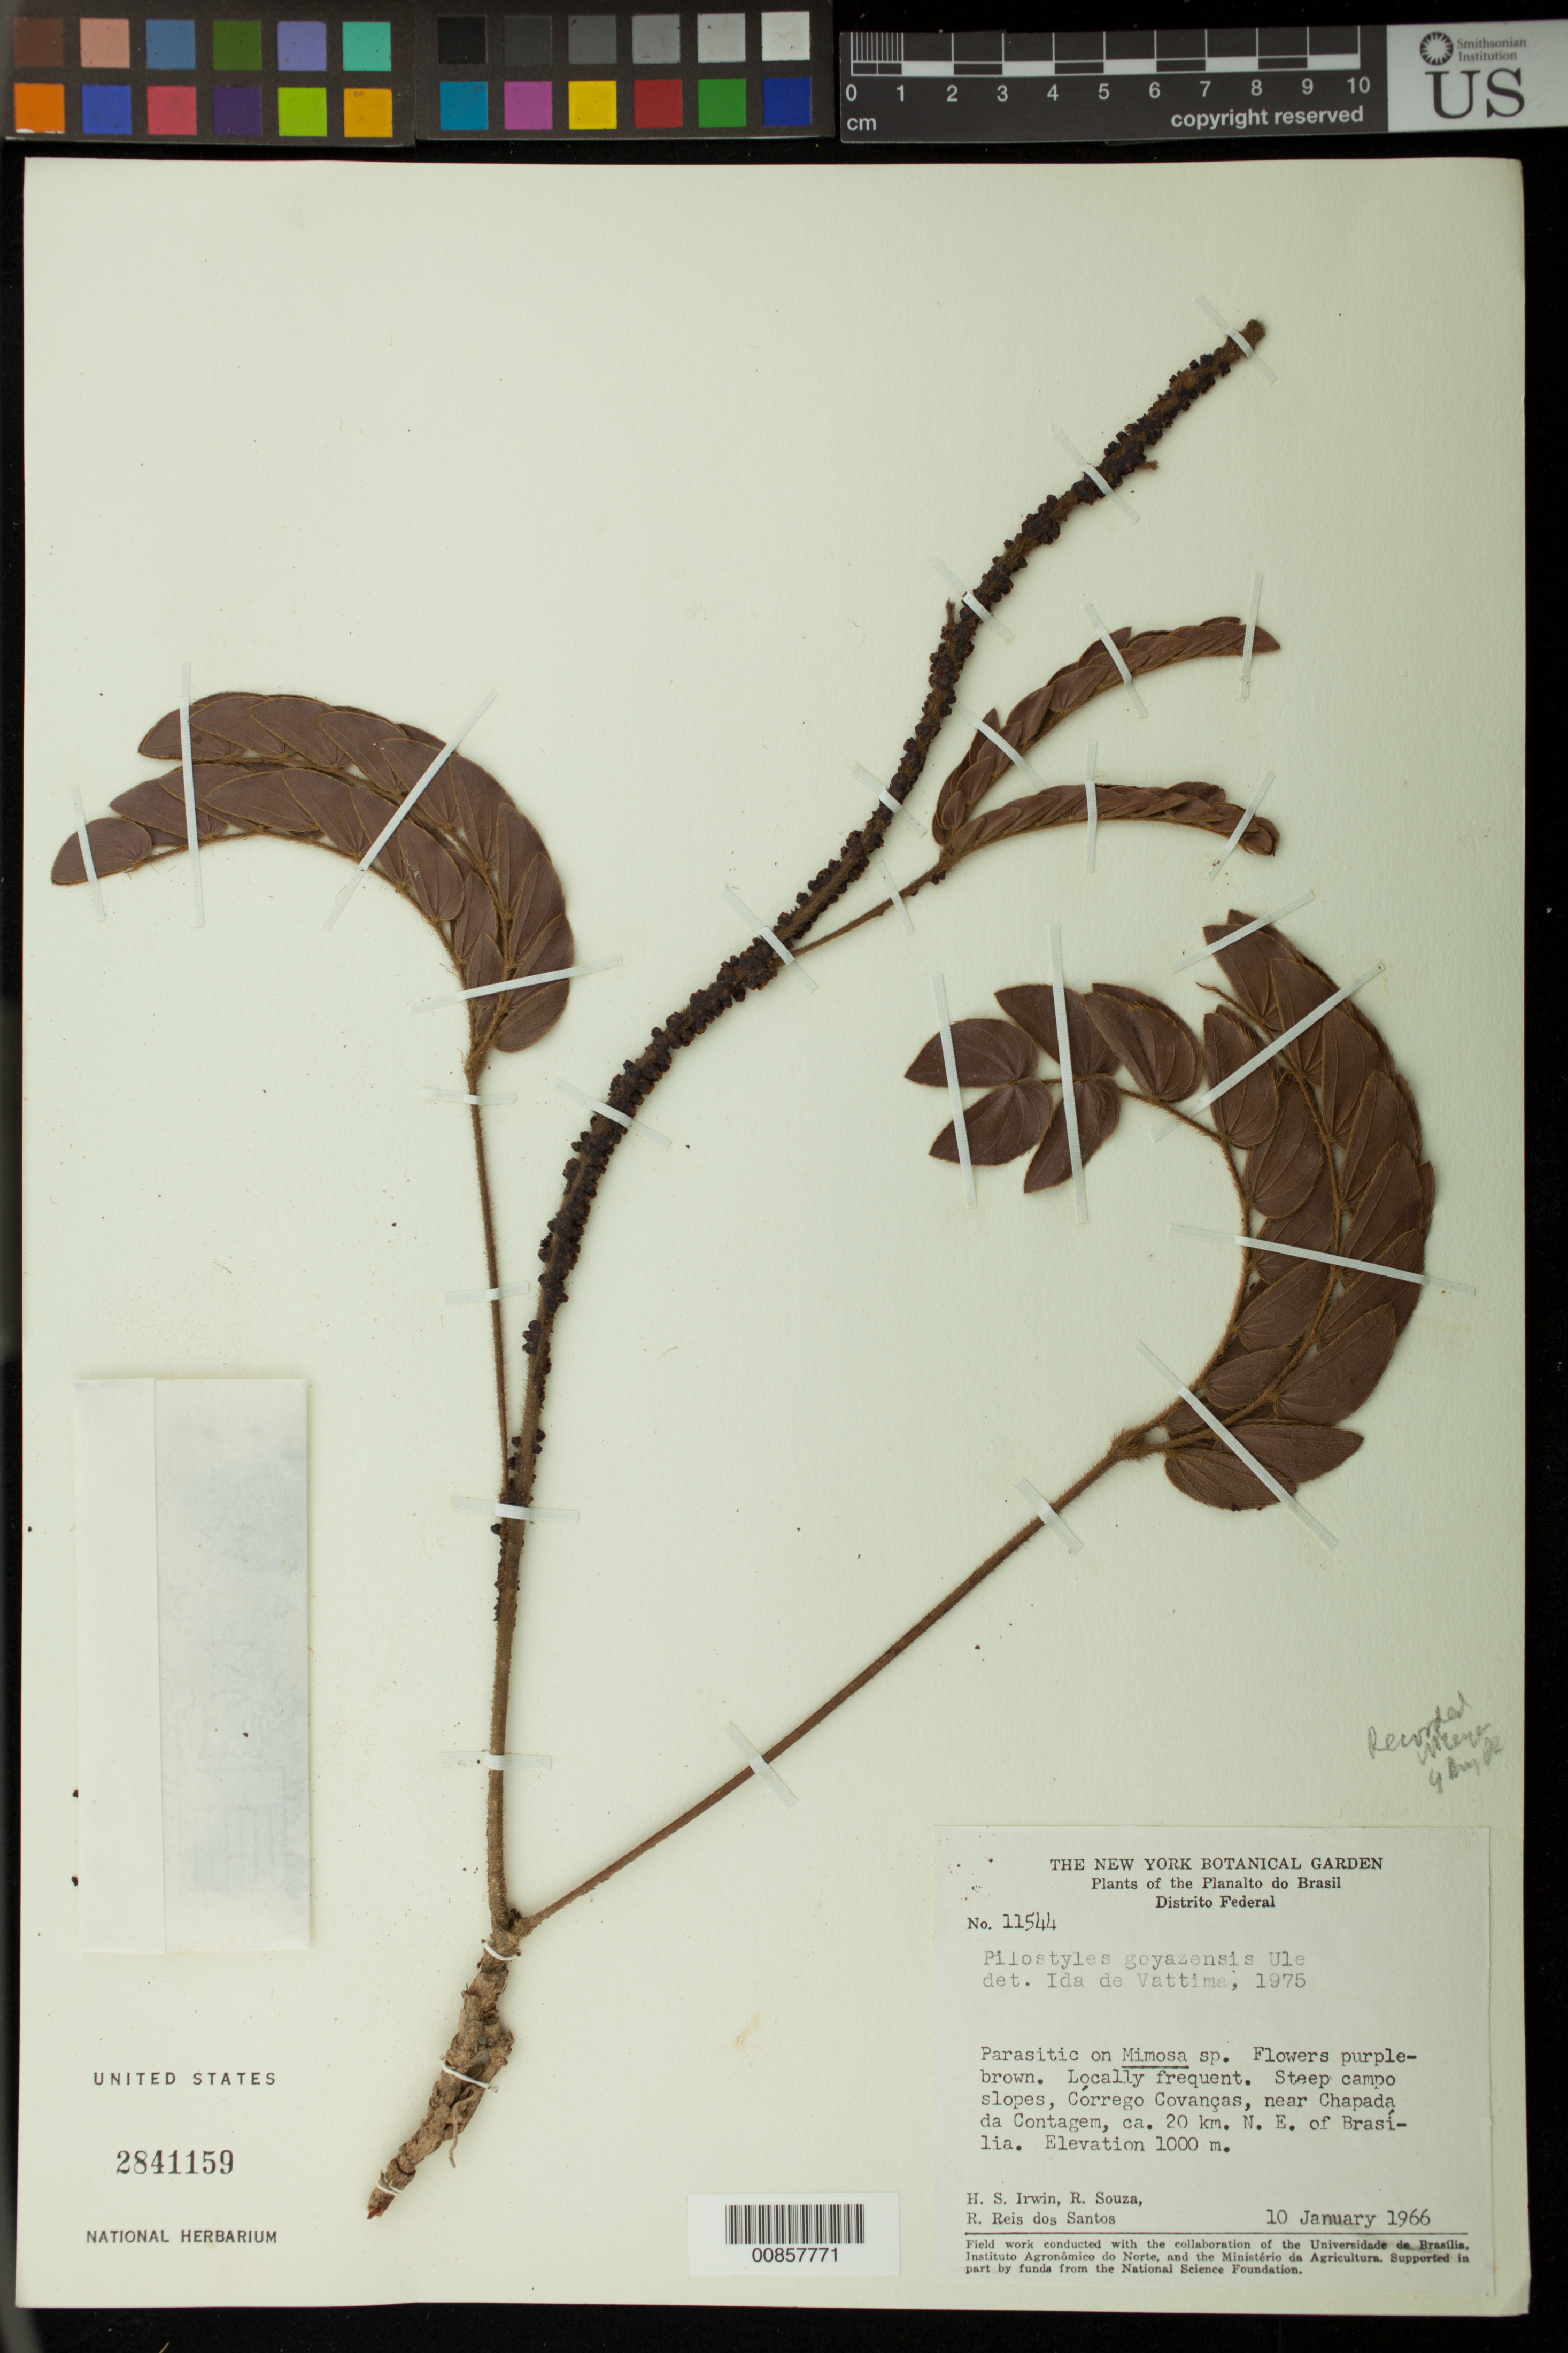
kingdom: Plantae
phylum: Tracheophyta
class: Magnoliopsida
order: Cucurbitales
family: Apodanthaceae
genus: Pilostyles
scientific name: Pilostyles goyazensis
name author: Ule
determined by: Vattima, I. de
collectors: H. Irwin, R. Souza & R. G. P. Santos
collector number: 11544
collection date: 1966-01-10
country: Brazil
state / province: Distrito Federal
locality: Coorrego Covanças, near Chapada da Contagem, ca. 20 km ne of Brasílea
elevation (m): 1000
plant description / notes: Parasitic on lower stem of Mimosa sp.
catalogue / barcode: US 2841159